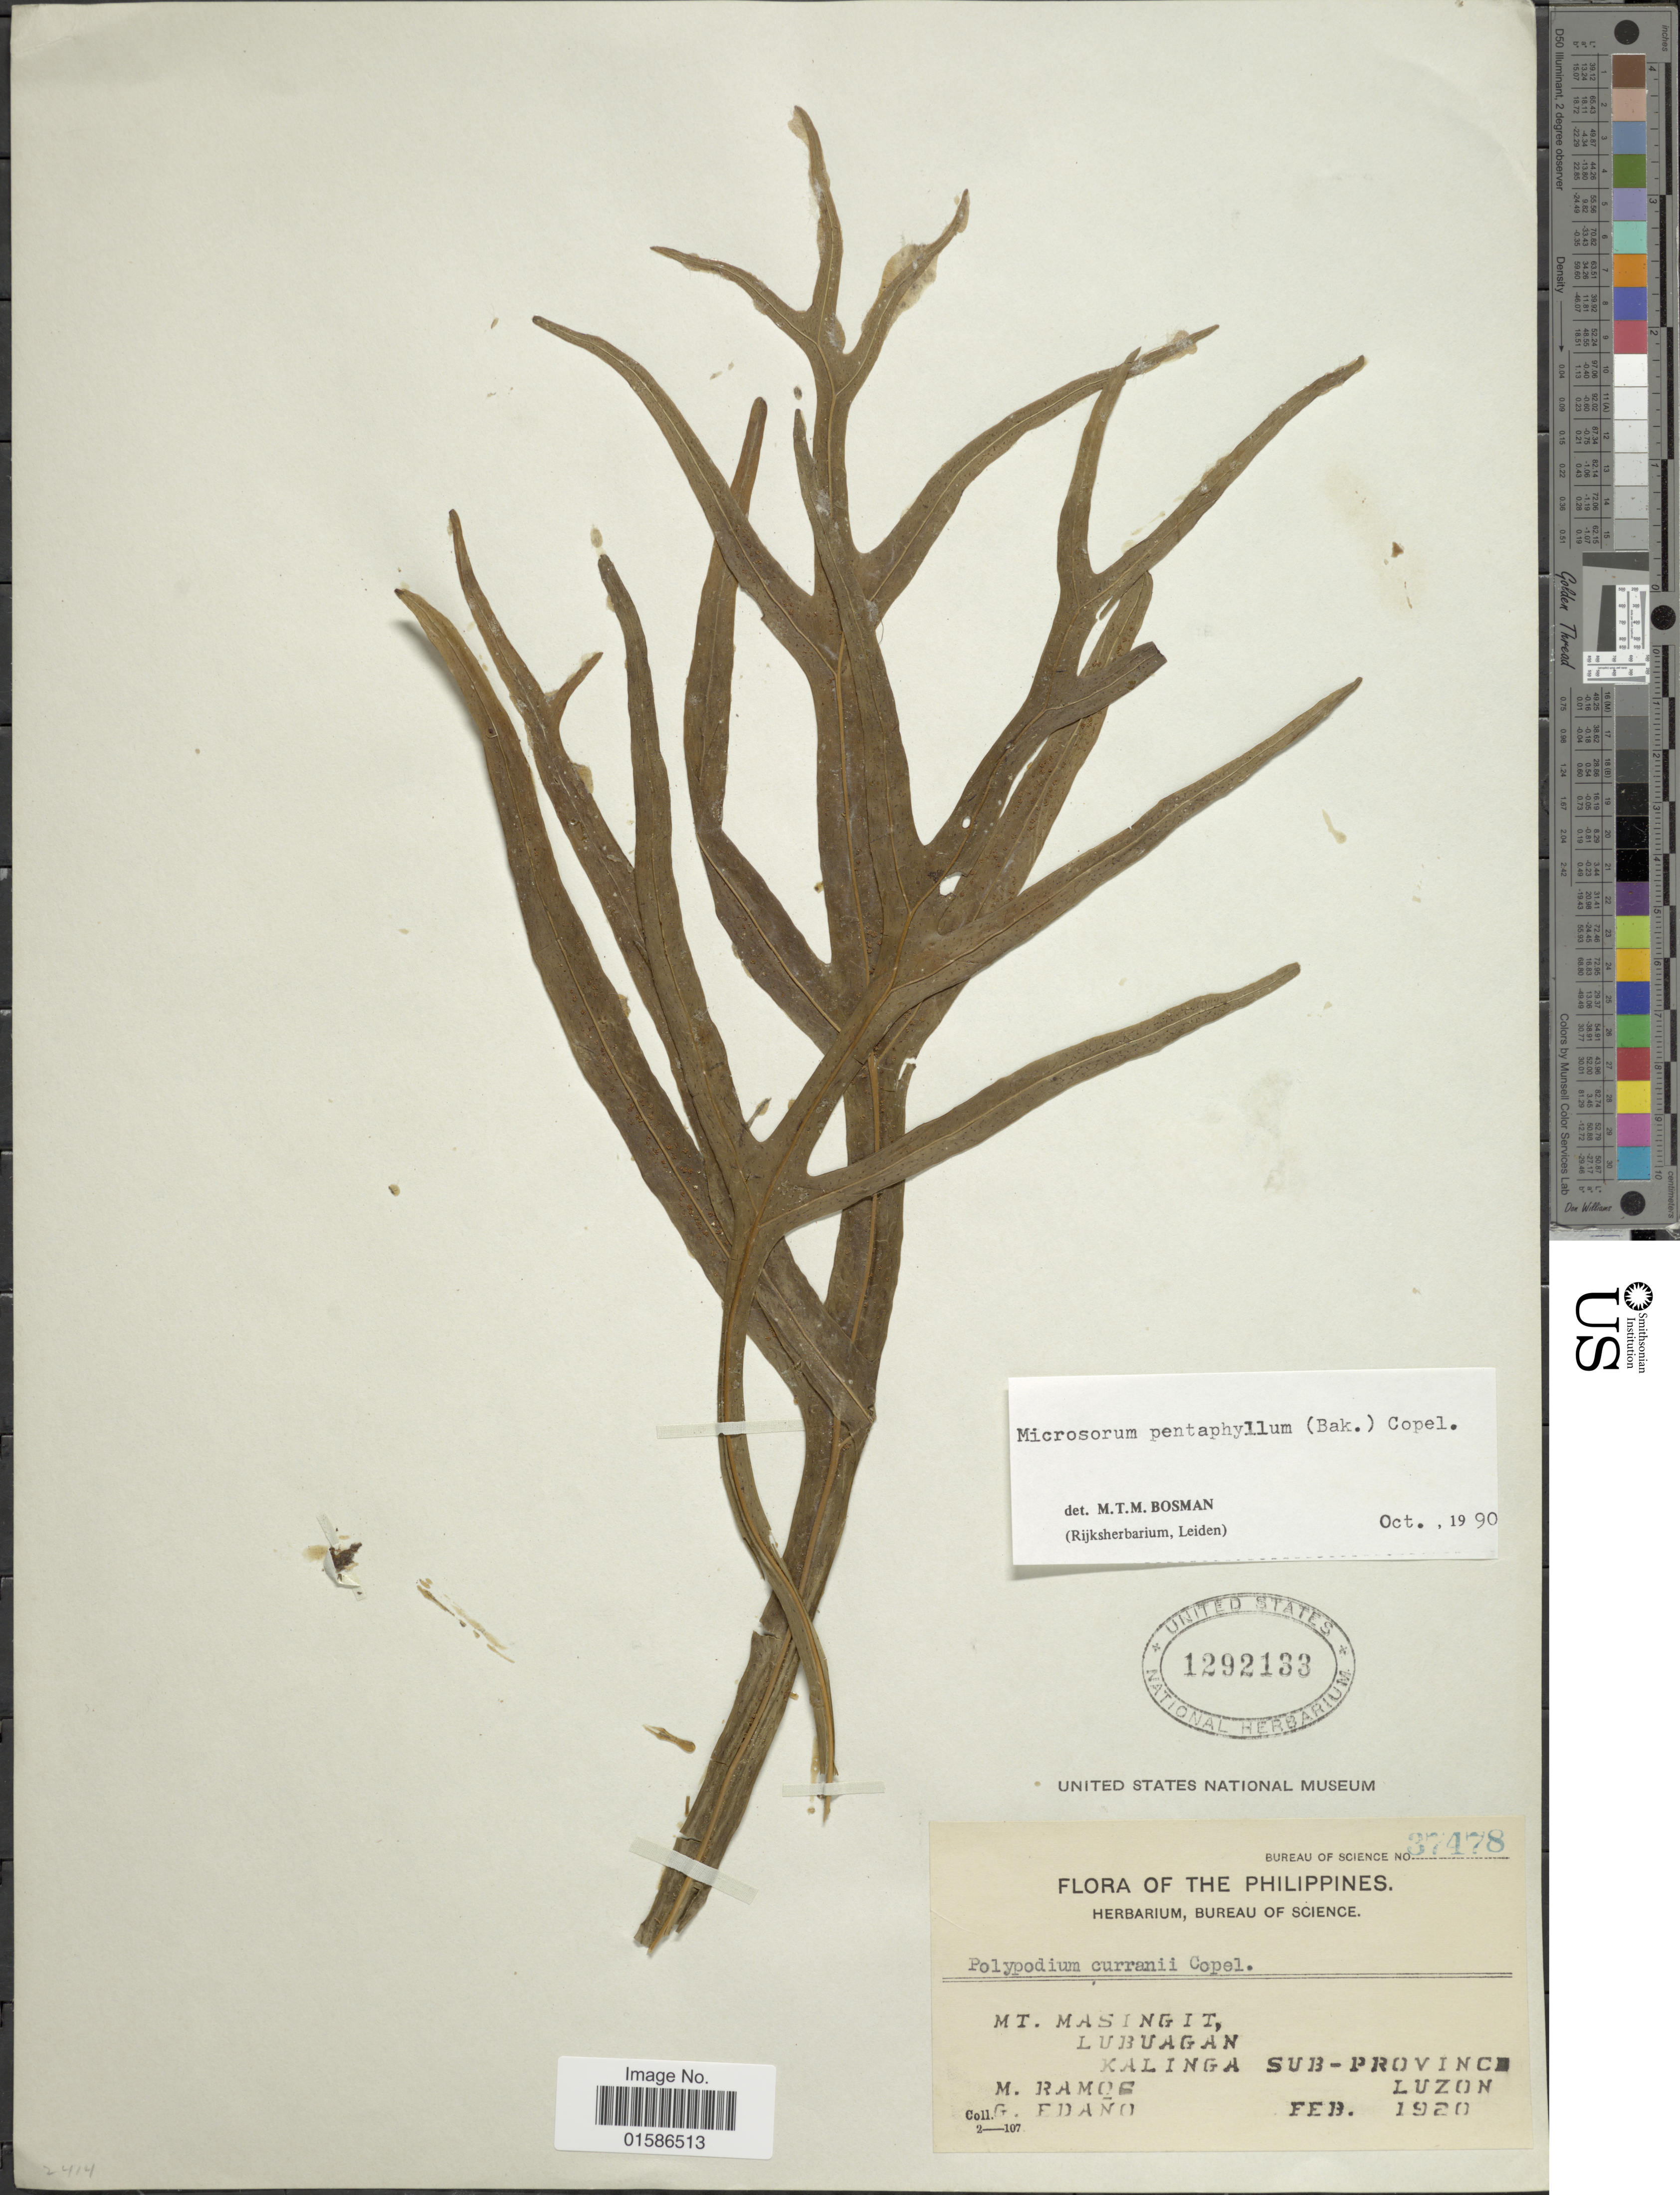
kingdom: Plantae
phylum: Tracheophyta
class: Polypodiopsida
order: Polypodiales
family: Polypodiaceae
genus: Microsorum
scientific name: Microsorum pentaphyllum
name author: (Baker) Copel.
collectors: M. Ramos & G. Edaño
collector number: Bureau of Science 37478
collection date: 1920-02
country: Philippines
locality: Mt Masingit, Lubuagan, Kalinga Sub-Province, Luzon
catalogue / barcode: US 1292133